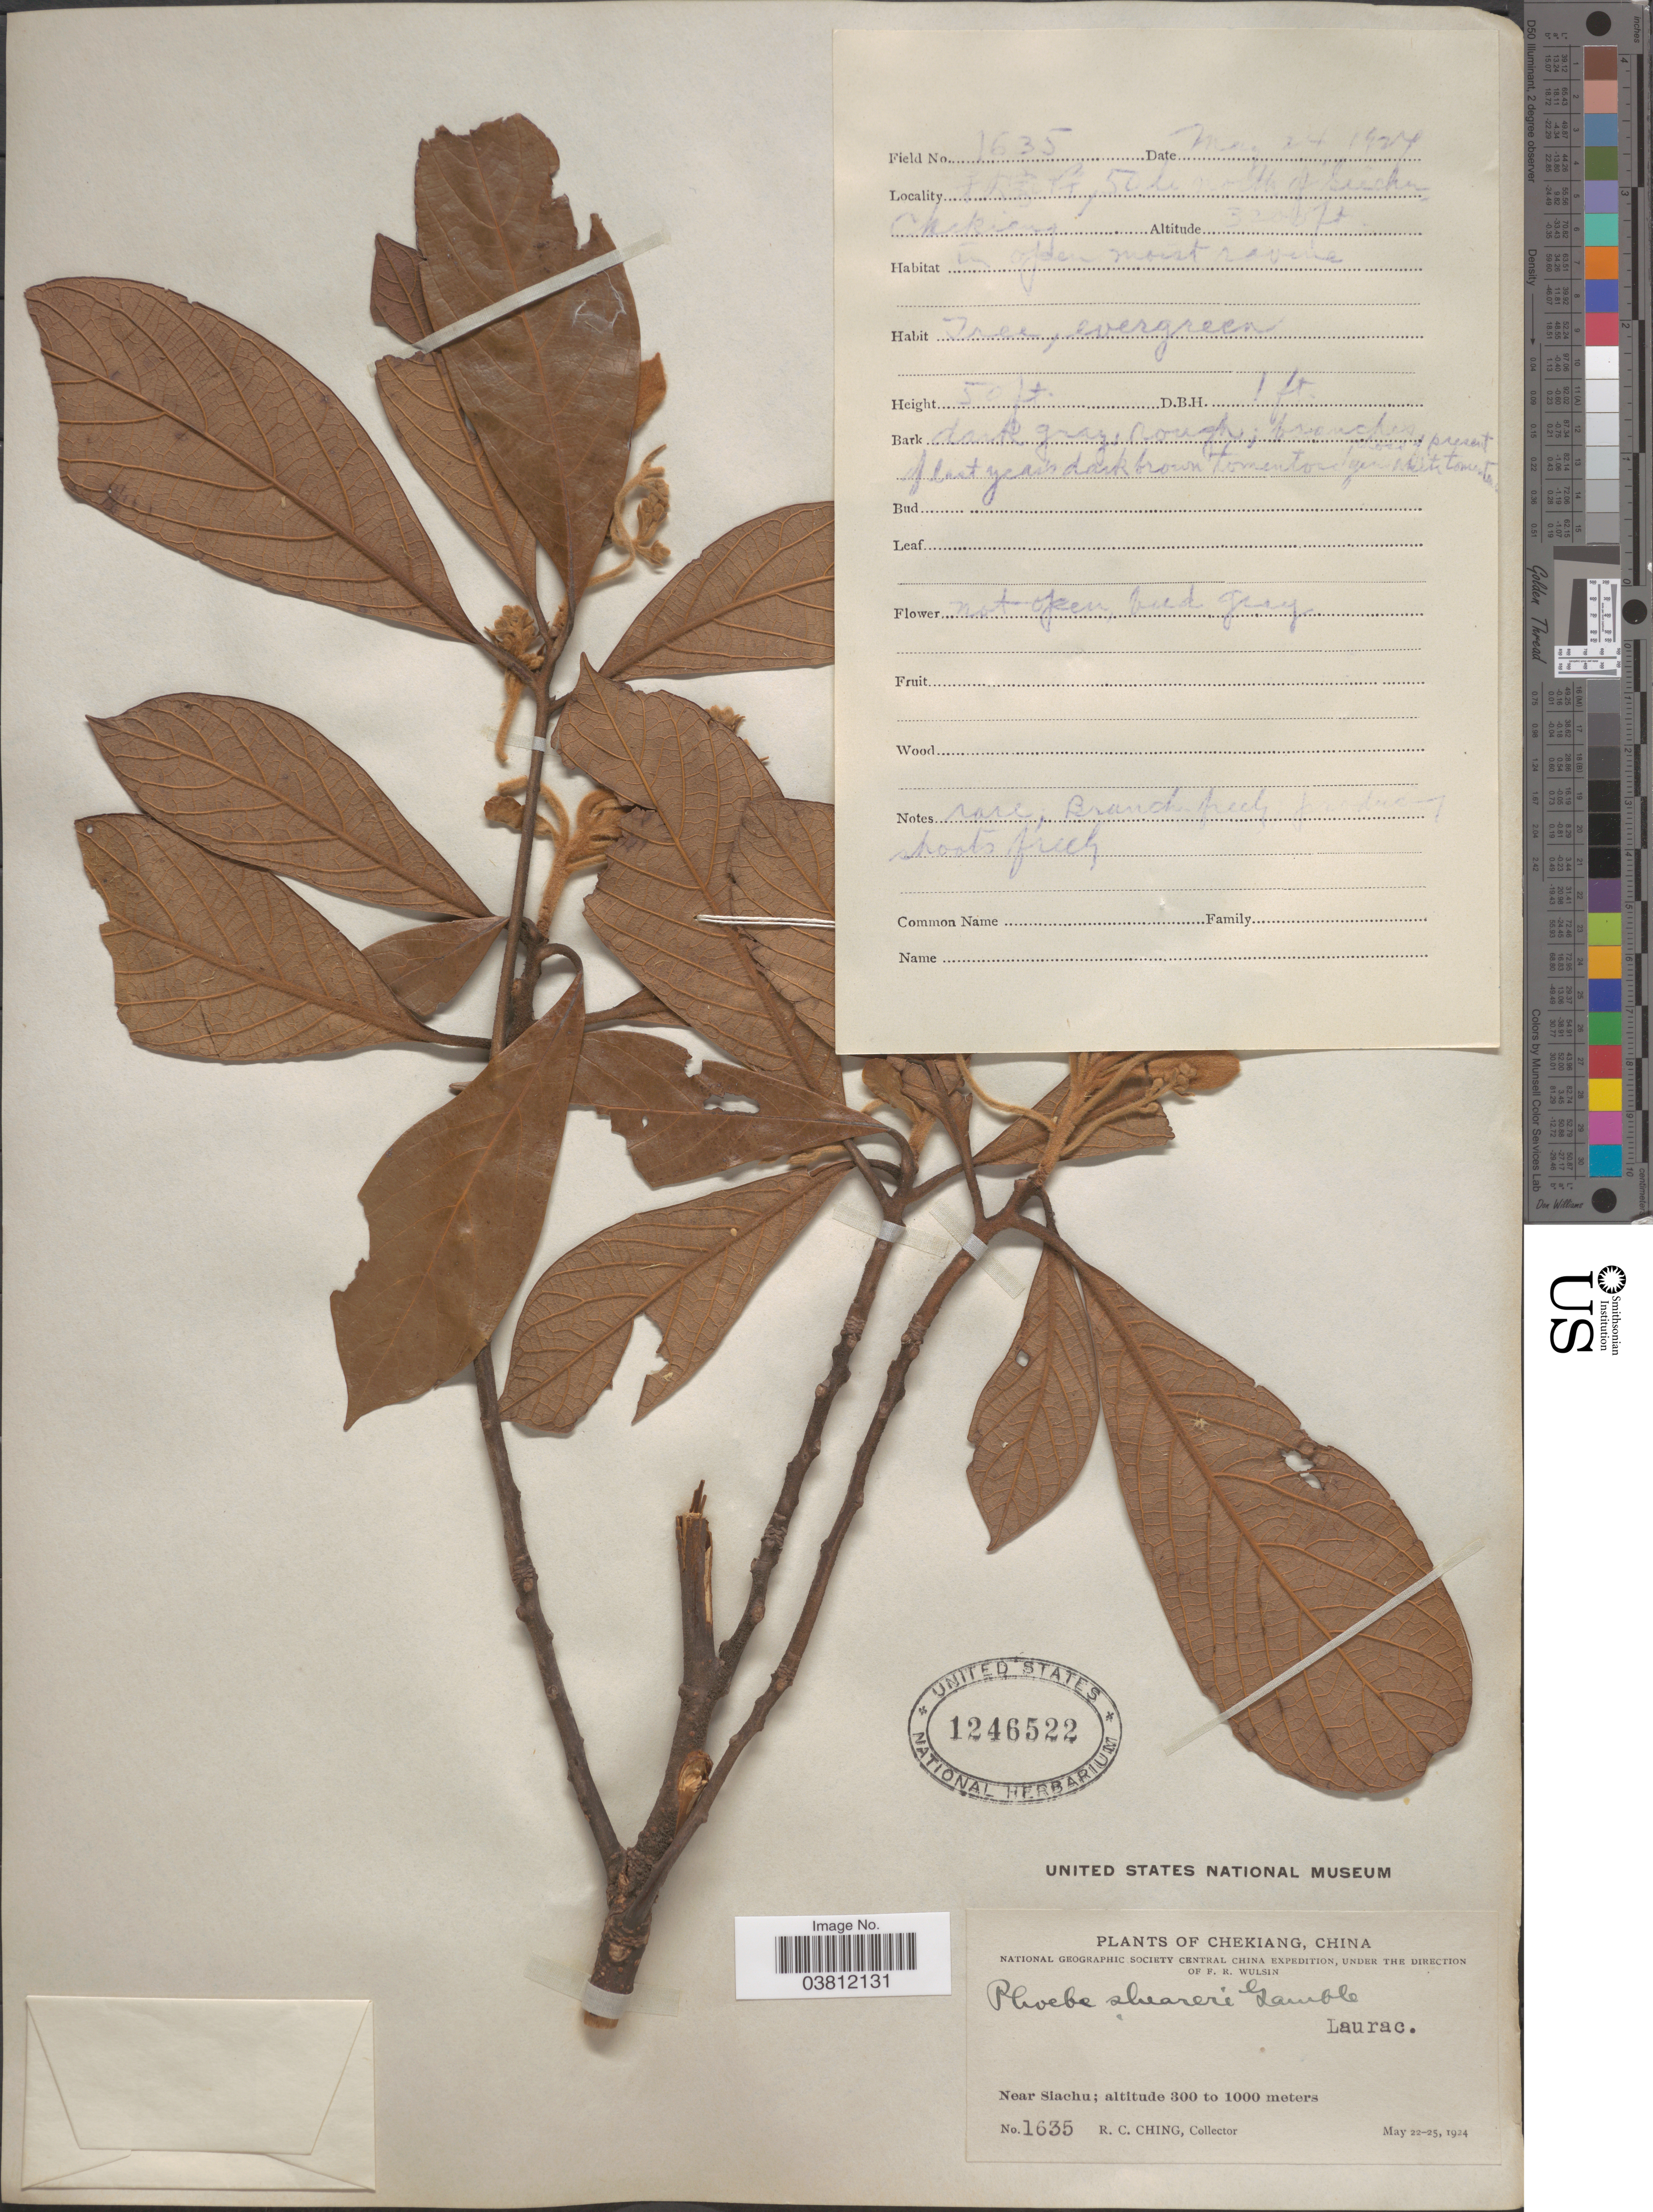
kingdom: Plantae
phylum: Tracheophyta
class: Magnoliopsida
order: Laurales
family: Lauraceae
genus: Phoebe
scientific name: Phoebe sheareri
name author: (Hemsl.) Gamble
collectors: R. C. Ching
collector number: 1635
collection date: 1924-05-24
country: China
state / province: Zhejiang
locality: Chekiang. Near Siachu. X, 50 li north of Siachu.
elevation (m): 975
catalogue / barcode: US 1246522